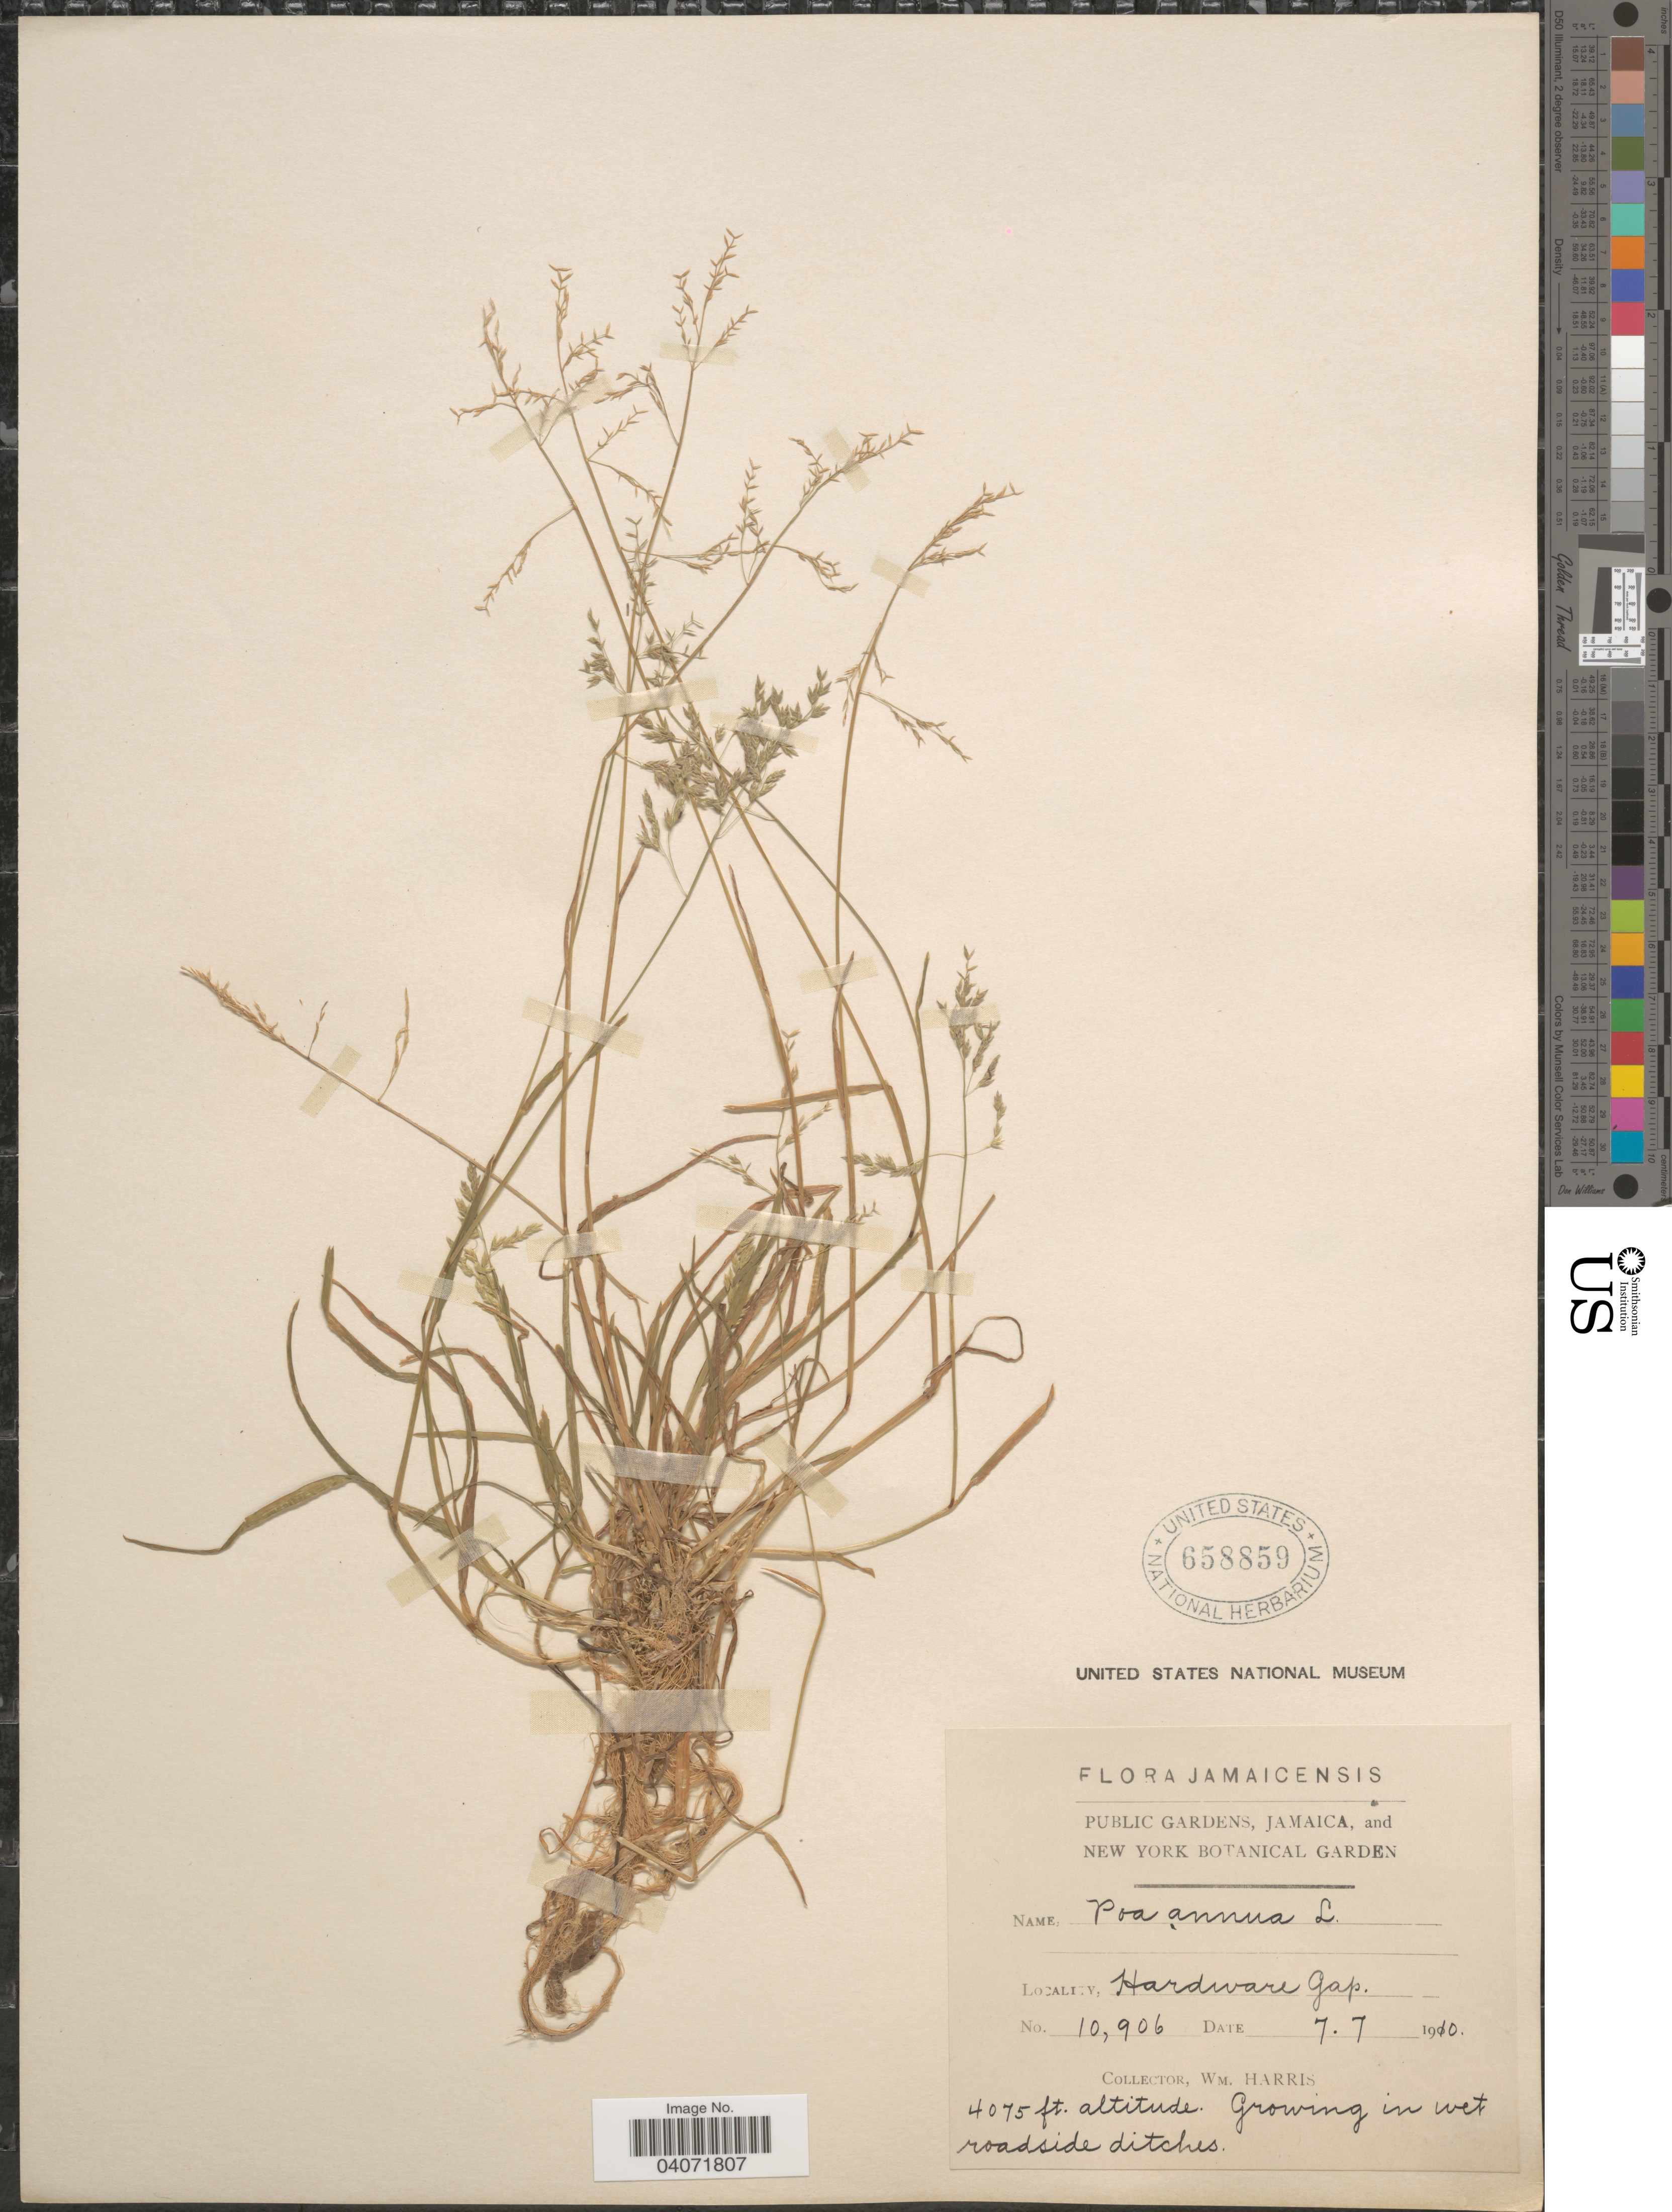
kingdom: Plantae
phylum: Tracheophyta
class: Liliopsida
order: Poales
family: Poaceae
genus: Poa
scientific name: Poa annua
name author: L.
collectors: W. Harris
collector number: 10906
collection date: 1910-07-07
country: Jamaica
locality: Hardware Gap.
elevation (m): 1242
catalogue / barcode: US 658859